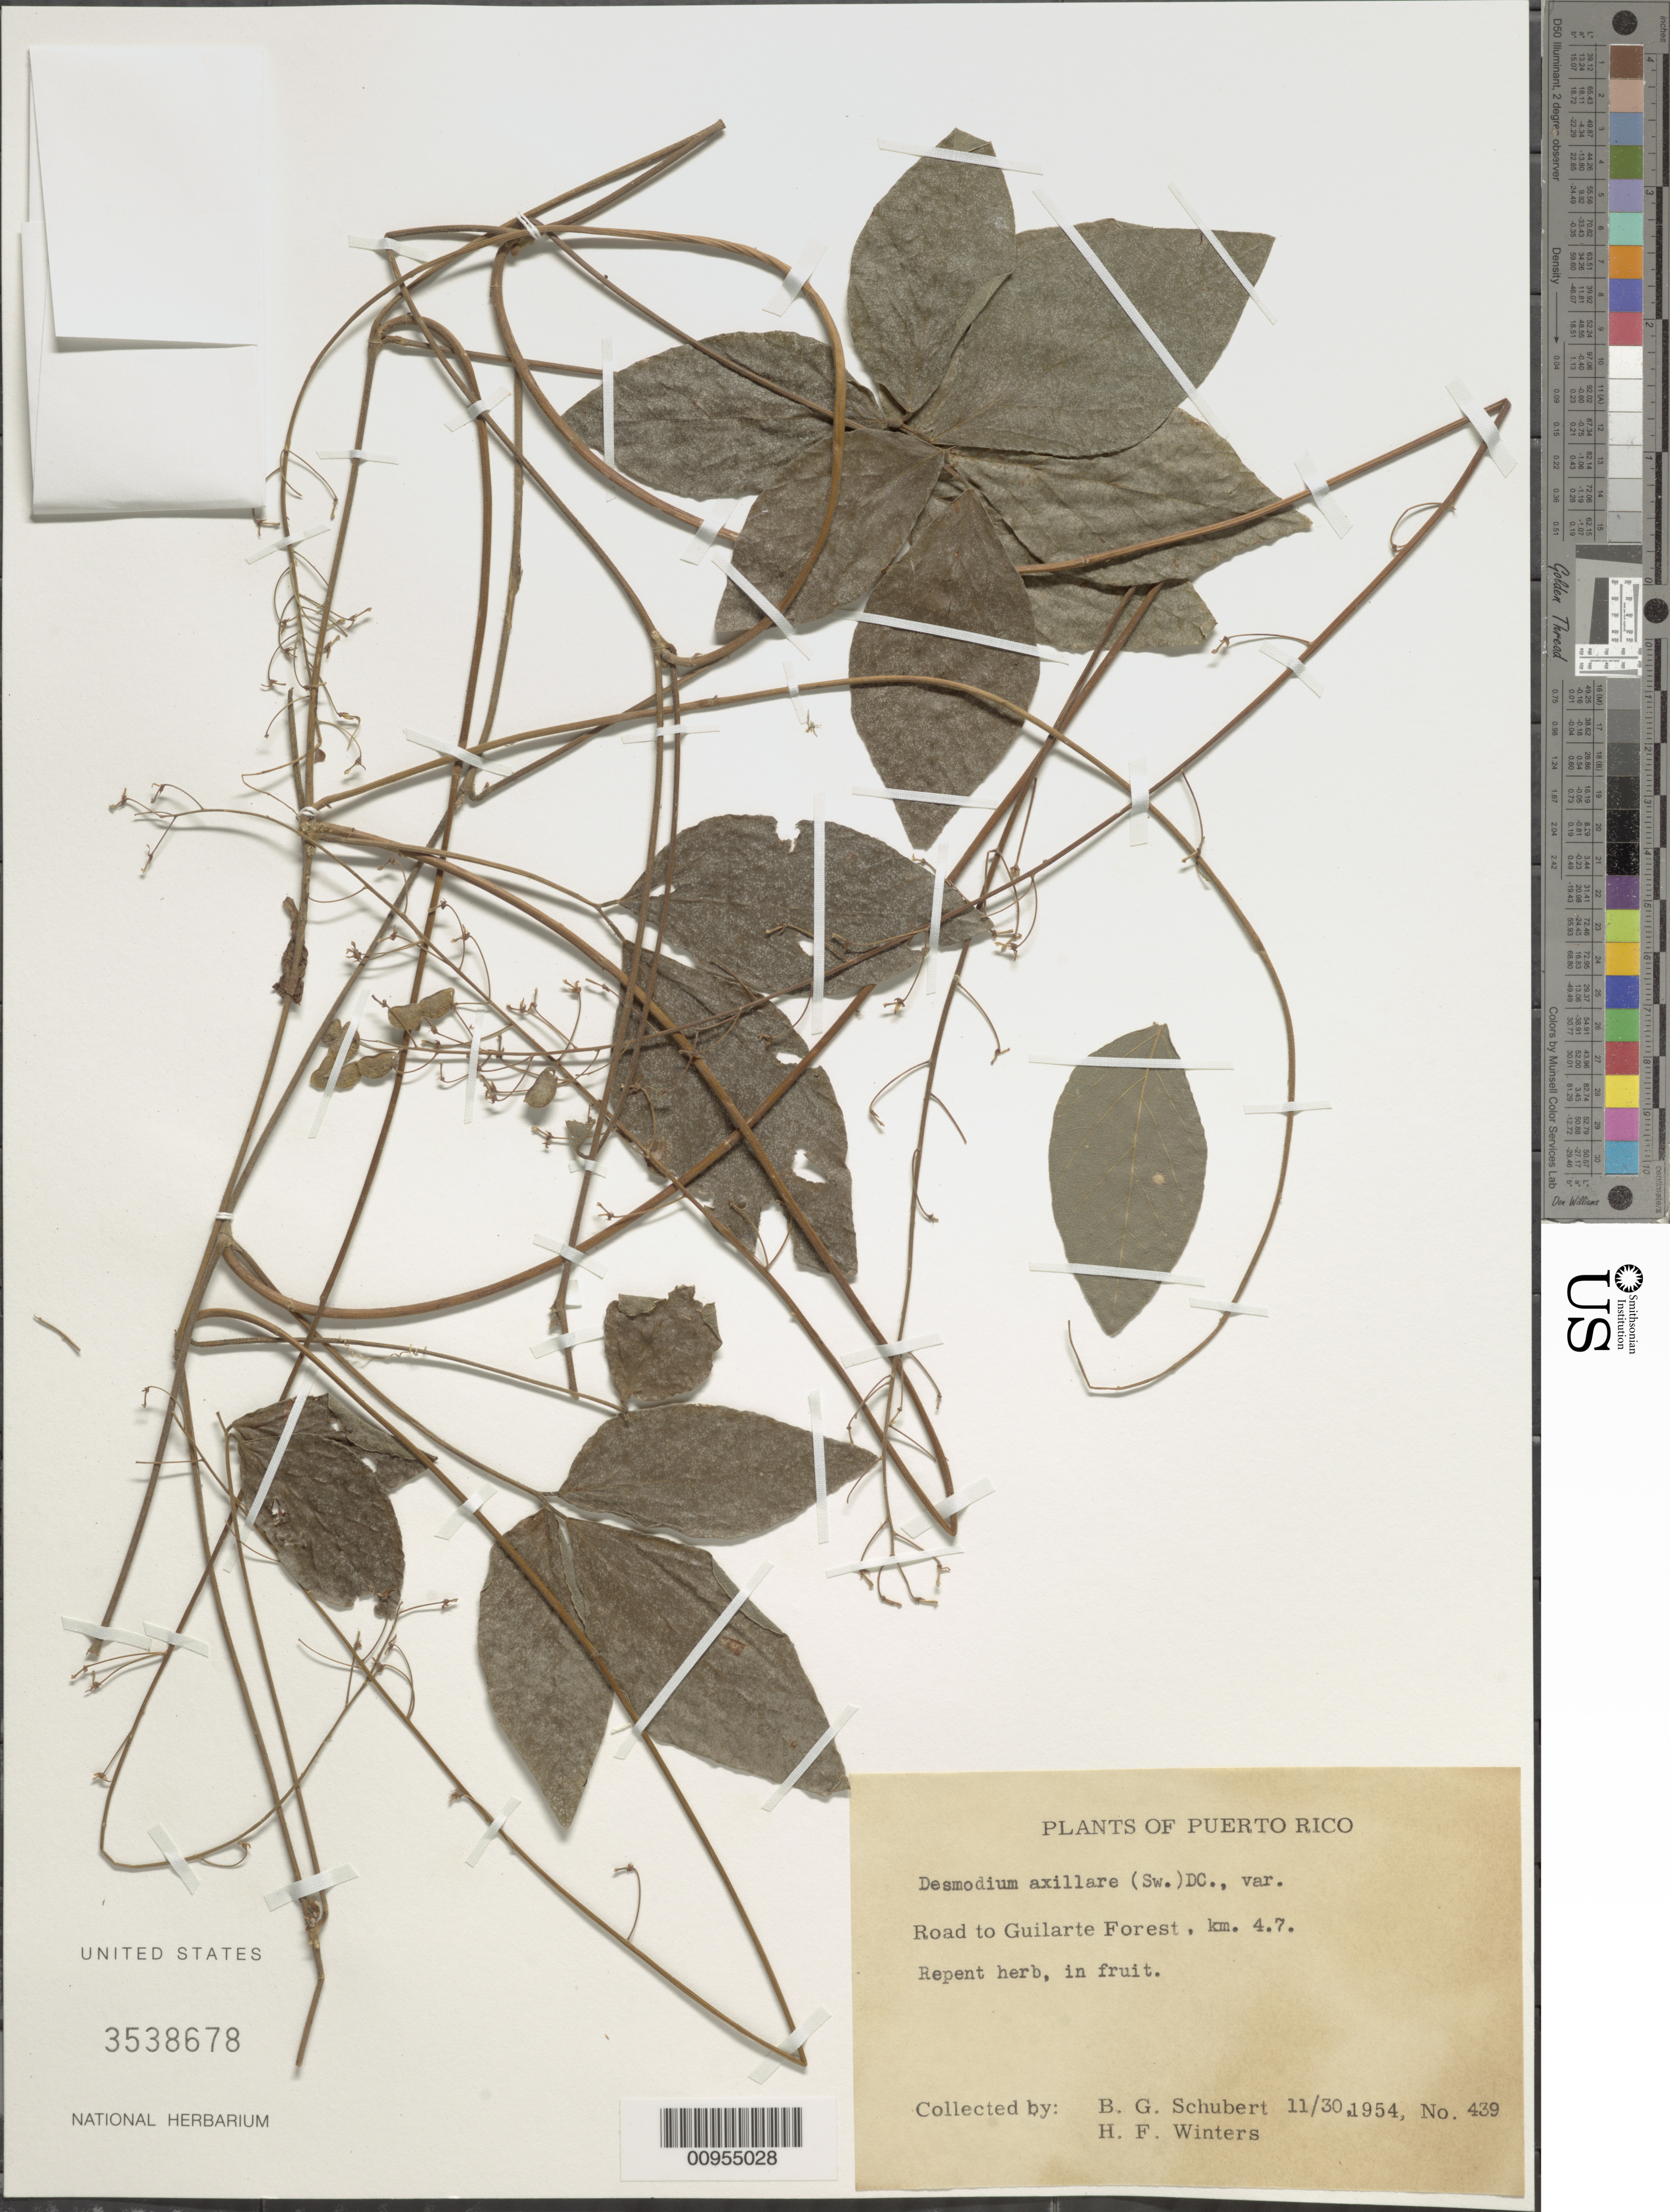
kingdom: Plantae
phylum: Tracheophyta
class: Magnoliopsida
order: Fabales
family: Fabaceae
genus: Desmodium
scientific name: Desmodium axillare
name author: (Sw.) DC.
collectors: B. Schubert & H. Winters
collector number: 439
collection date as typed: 30 Nov 1954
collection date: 1954-11-30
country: Puerto Rico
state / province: Adjuntas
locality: Road to Guilarte Forest, km. 4.7.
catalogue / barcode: US 3538678